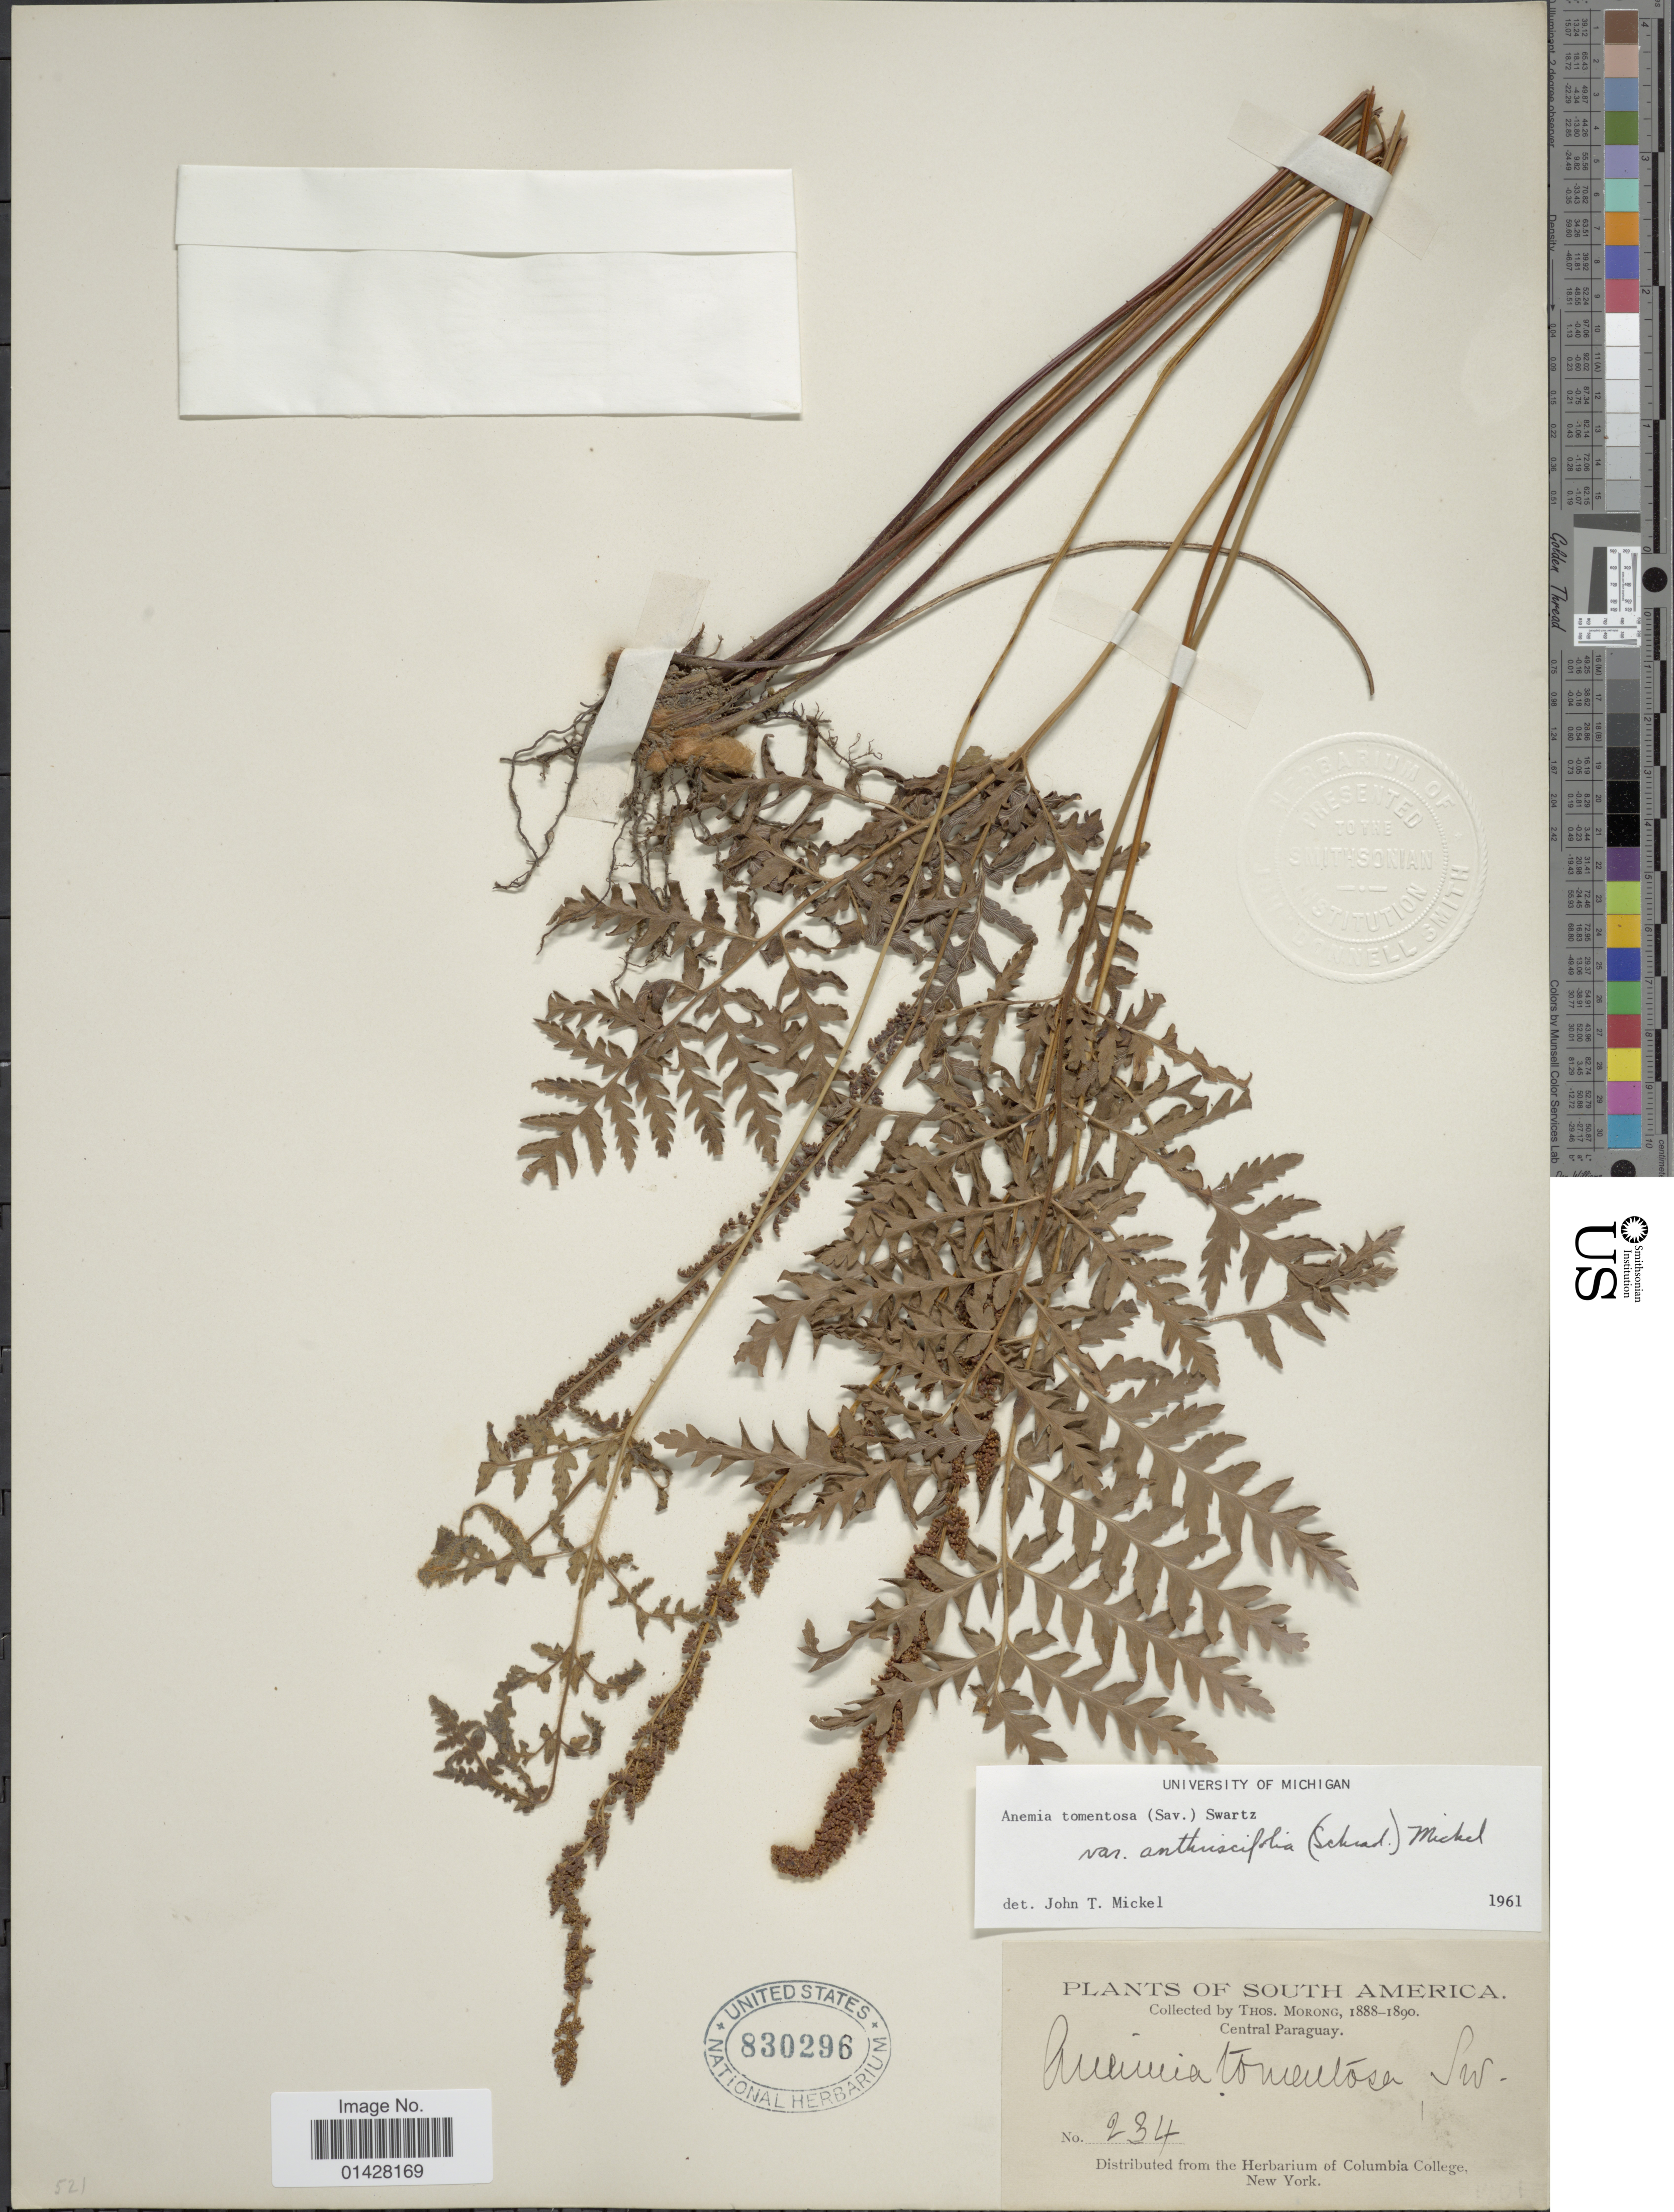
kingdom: Plantae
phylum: Tracheophyta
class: Polypodiopsida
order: Schizaeales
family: Anemiaceae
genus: Anemia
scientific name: Anemia tomentosa var. anthriscifolia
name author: (Schrad.) Mickel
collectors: ex herb. T. Morong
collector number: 234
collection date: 1888/1890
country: Paraguay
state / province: Central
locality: Central Paraguay.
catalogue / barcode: US 830296